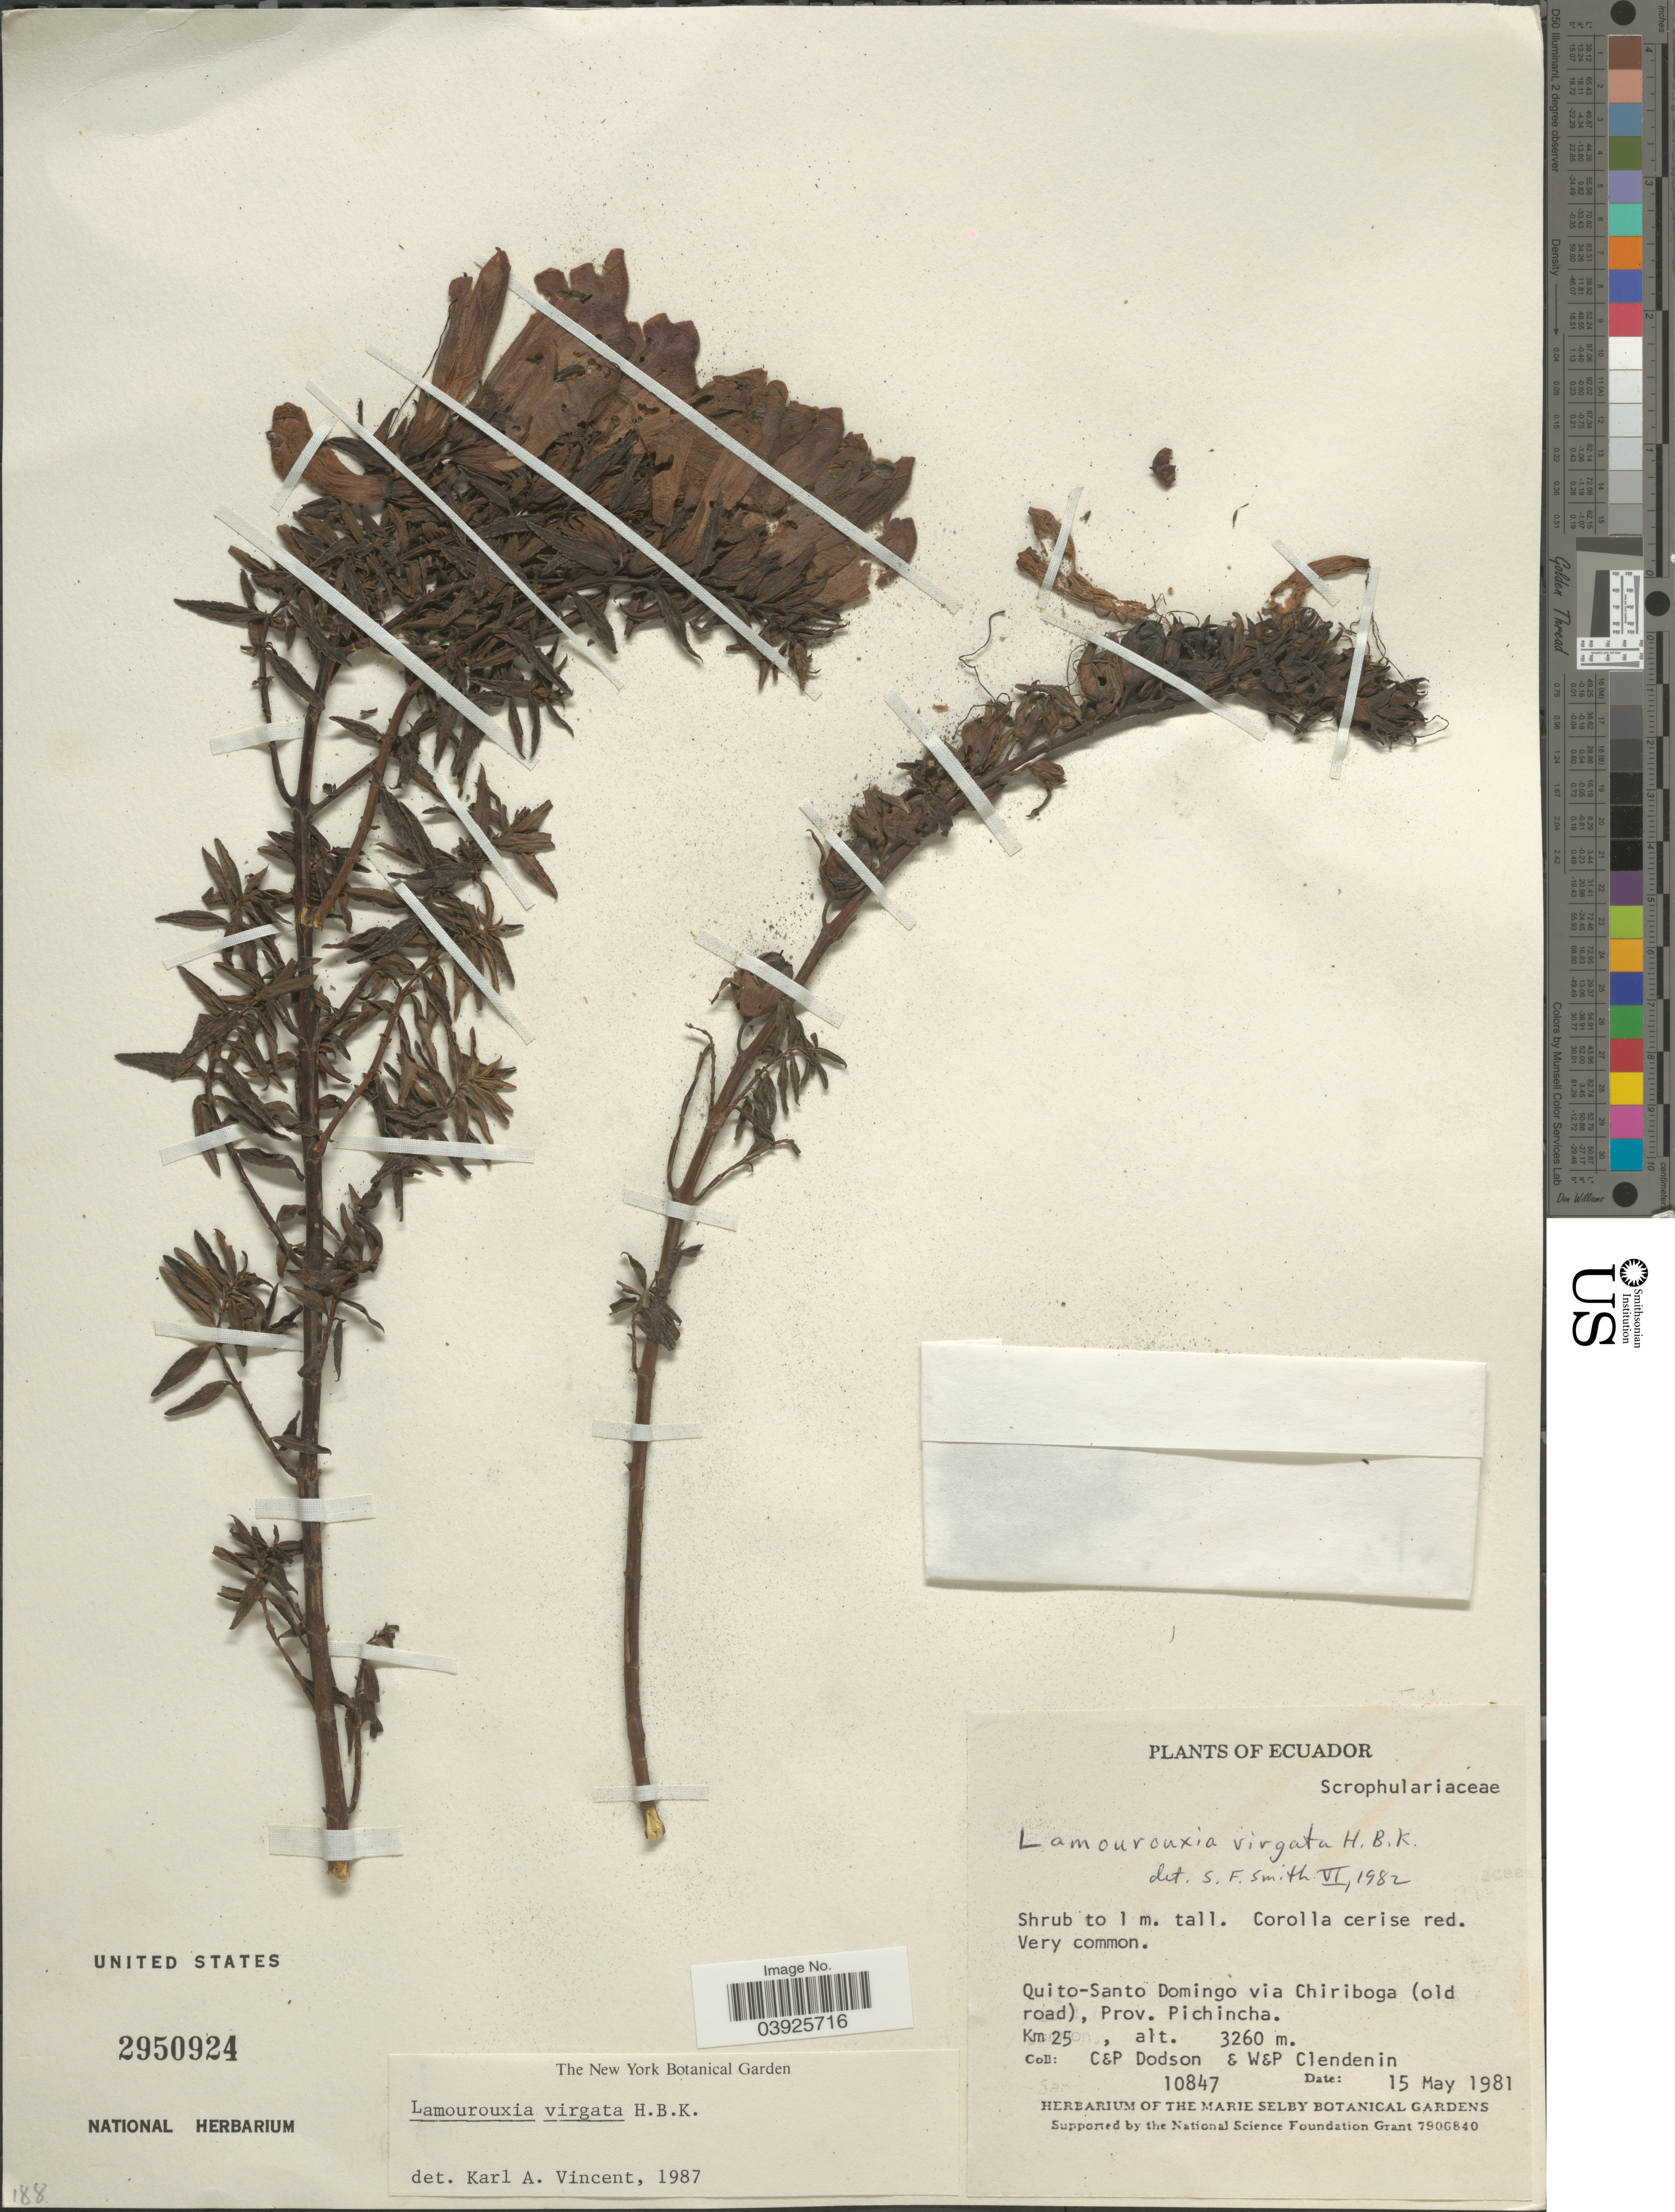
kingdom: Plantae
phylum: Tracheophyta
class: Magnoliopsida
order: Lamiales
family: Orobanchaceae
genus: Lamourouxia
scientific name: Lamourouxia virgata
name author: Kunth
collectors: C. Dodson, P. Dodson, W. Clendenin & P. Clendenin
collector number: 10847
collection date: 1981-05-15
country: Ecuador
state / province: Pichincha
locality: Quito-Santo Domingo via Chiriboga (old road).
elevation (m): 3260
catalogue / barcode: US 2950924